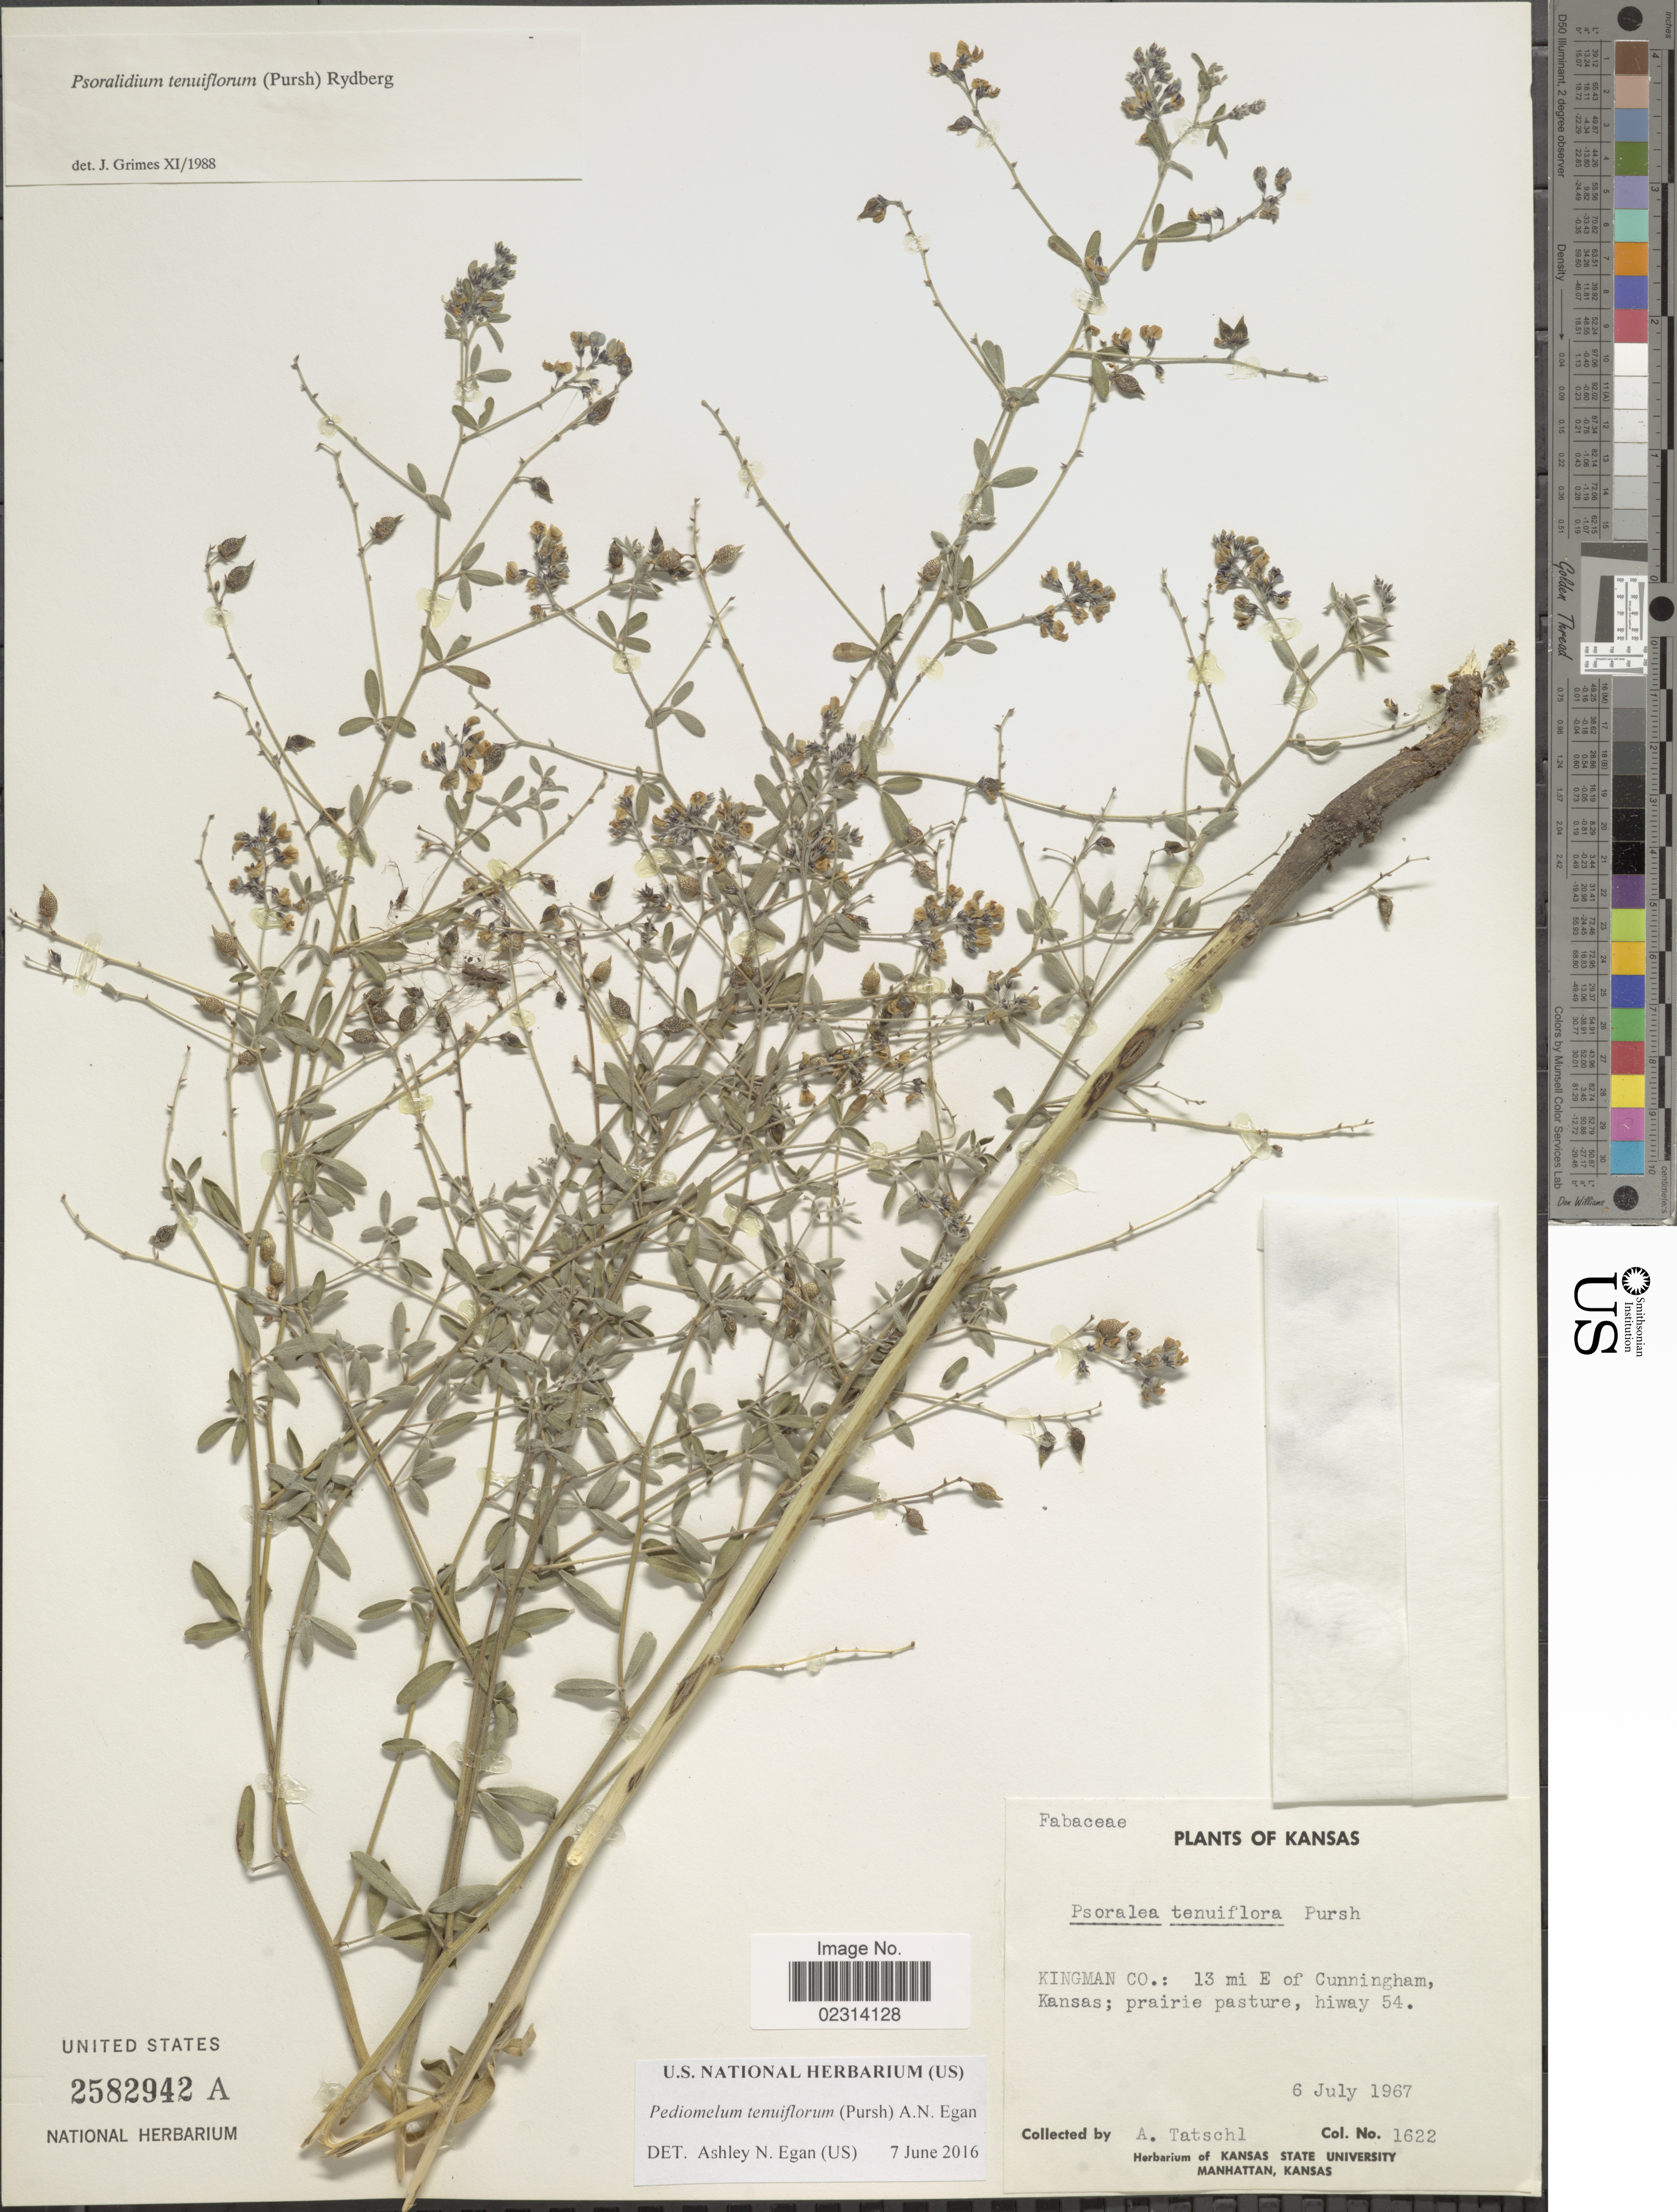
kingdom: Plantae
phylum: Tracheophyta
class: Magnoliopsida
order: Fabales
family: Fabaceae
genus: Psoralidium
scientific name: Psoralidium tenuiflorum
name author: (Pursh) Rydb.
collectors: A. Tatschl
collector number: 1622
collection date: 1967-07-06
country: United States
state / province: Kansas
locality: Kingman Co.: 13 mi E of Cunningham, Kansas, prairie pasture, hiway 54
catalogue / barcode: US 2582942A